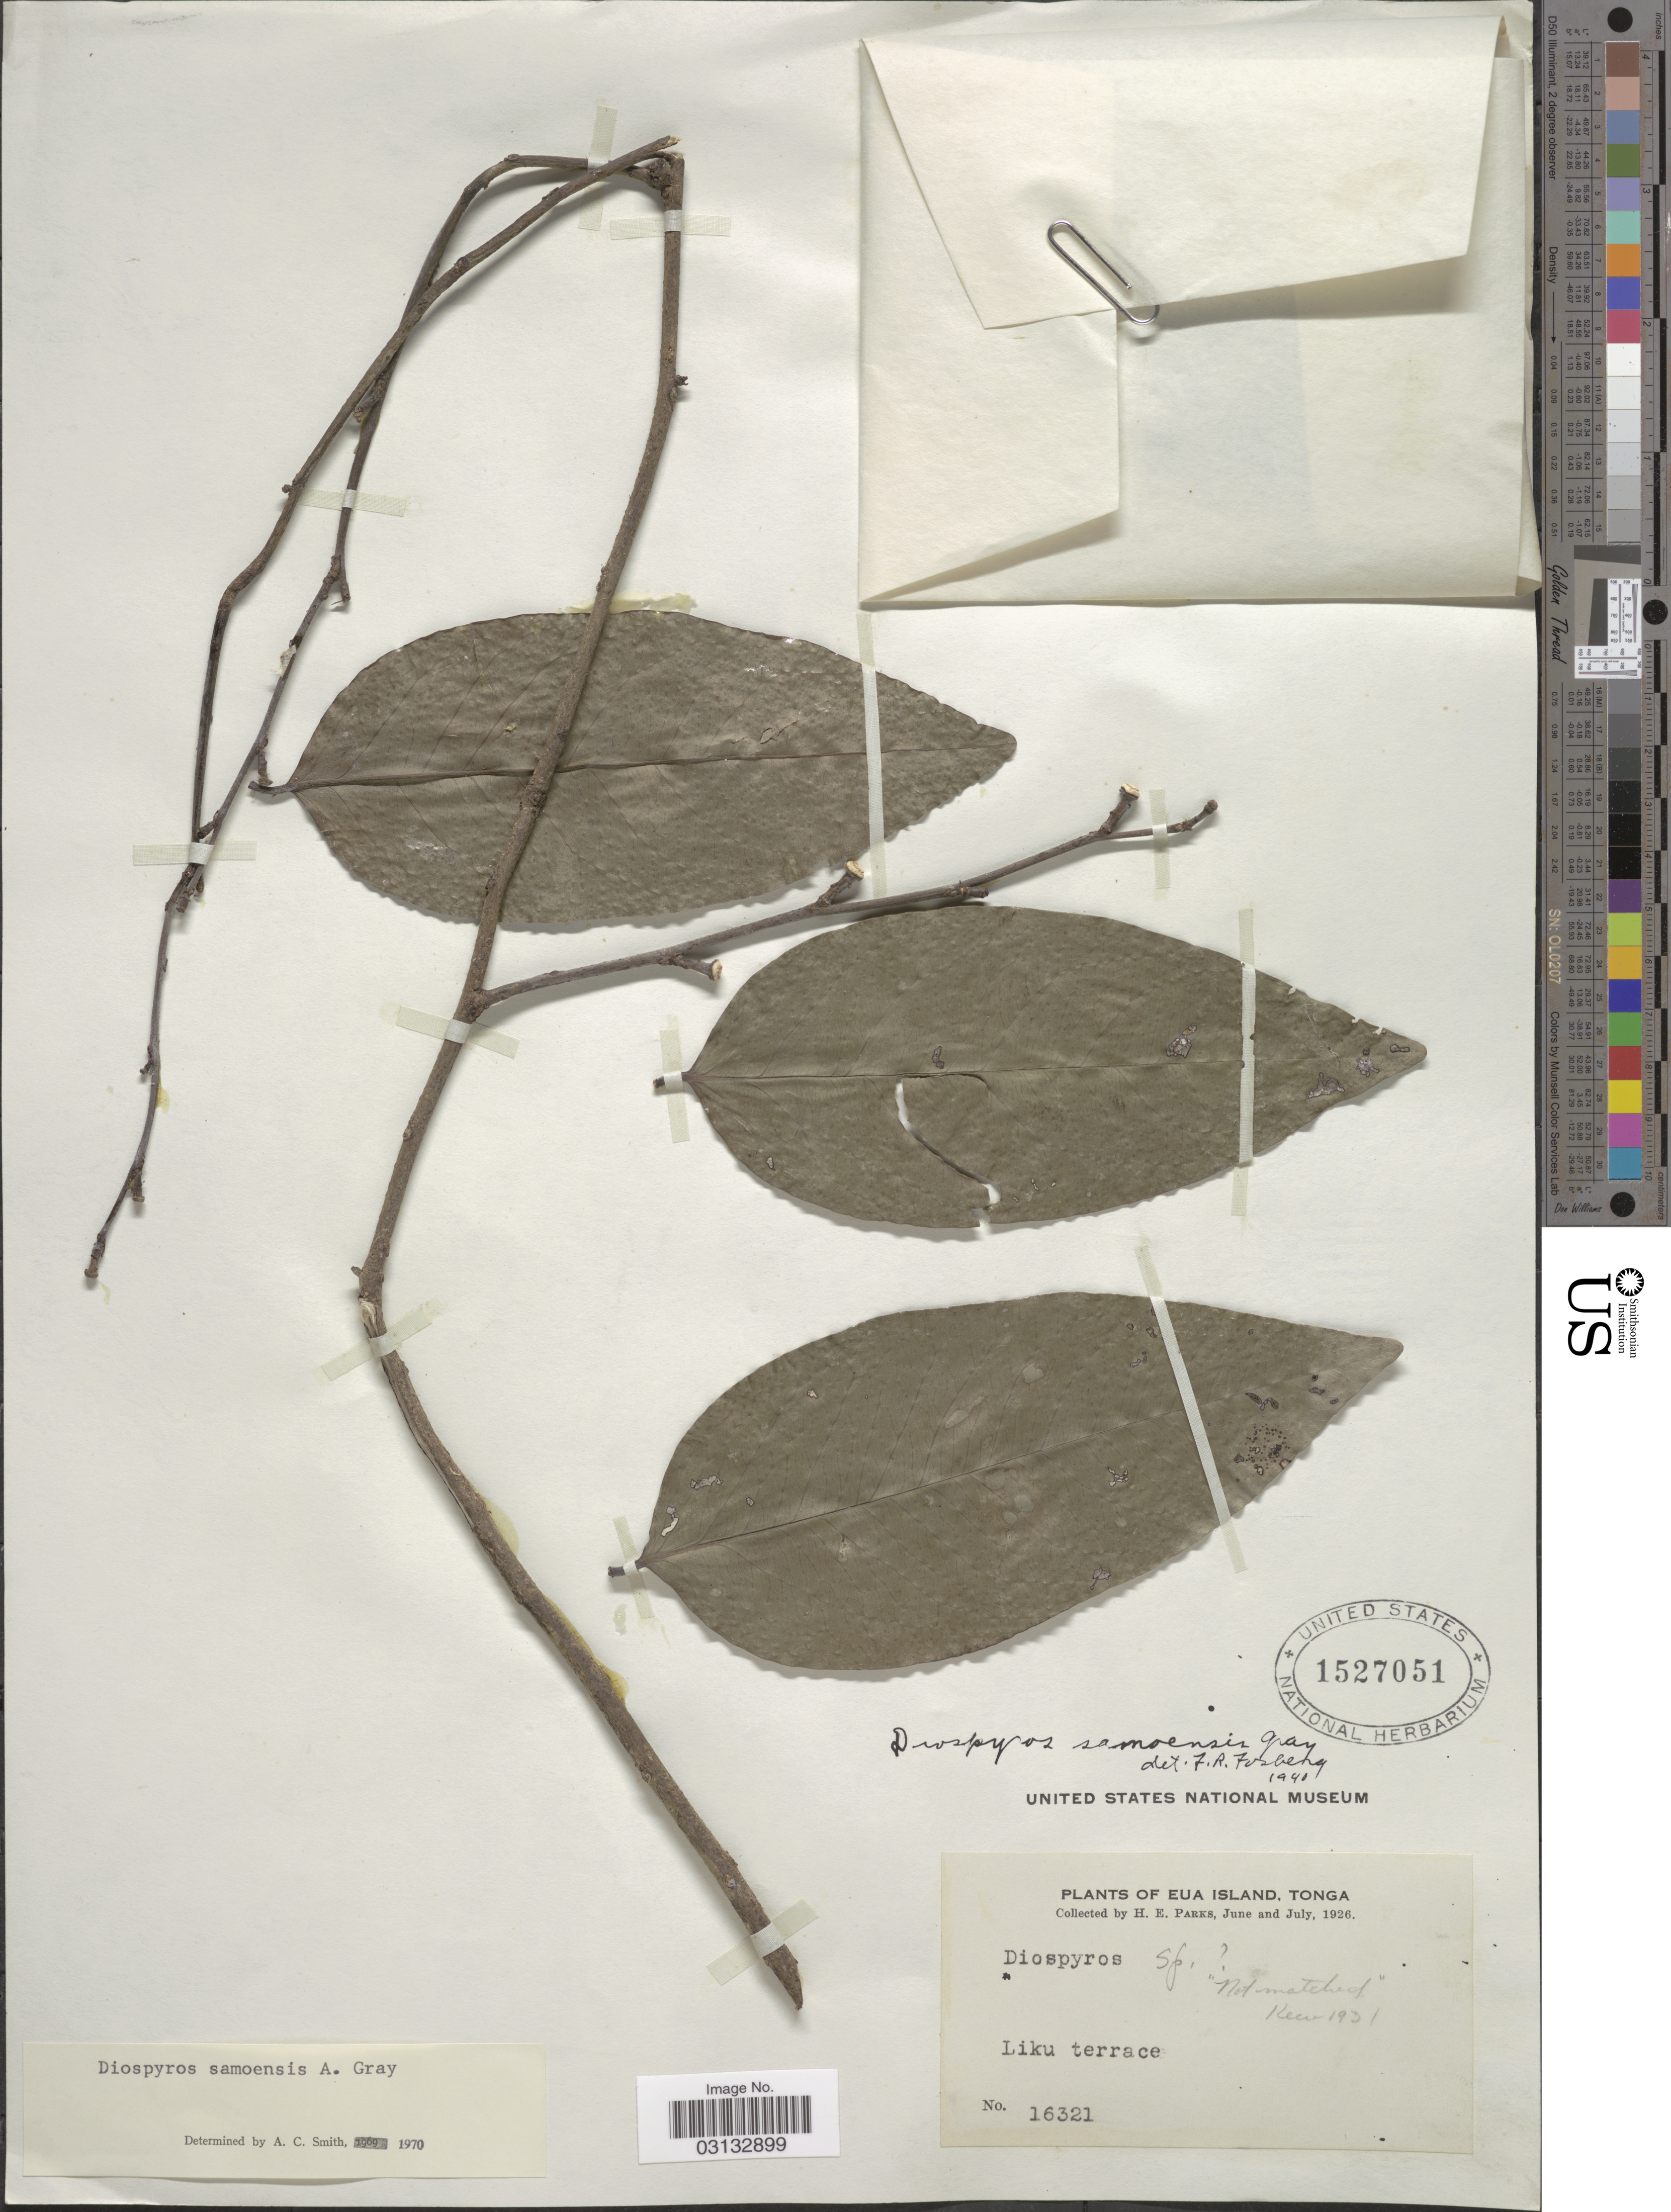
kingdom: Plantae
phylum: Tracheophyta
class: Magnoliopsida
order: Ericales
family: Ebenaceae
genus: Diospyros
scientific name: Diospyros samoensis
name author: A. Gray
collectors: H. E. Parks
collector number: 16321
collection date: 1926-06/1926-07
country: Tonga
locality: Eua Island. Liku terrace.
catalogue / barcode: US 1527051